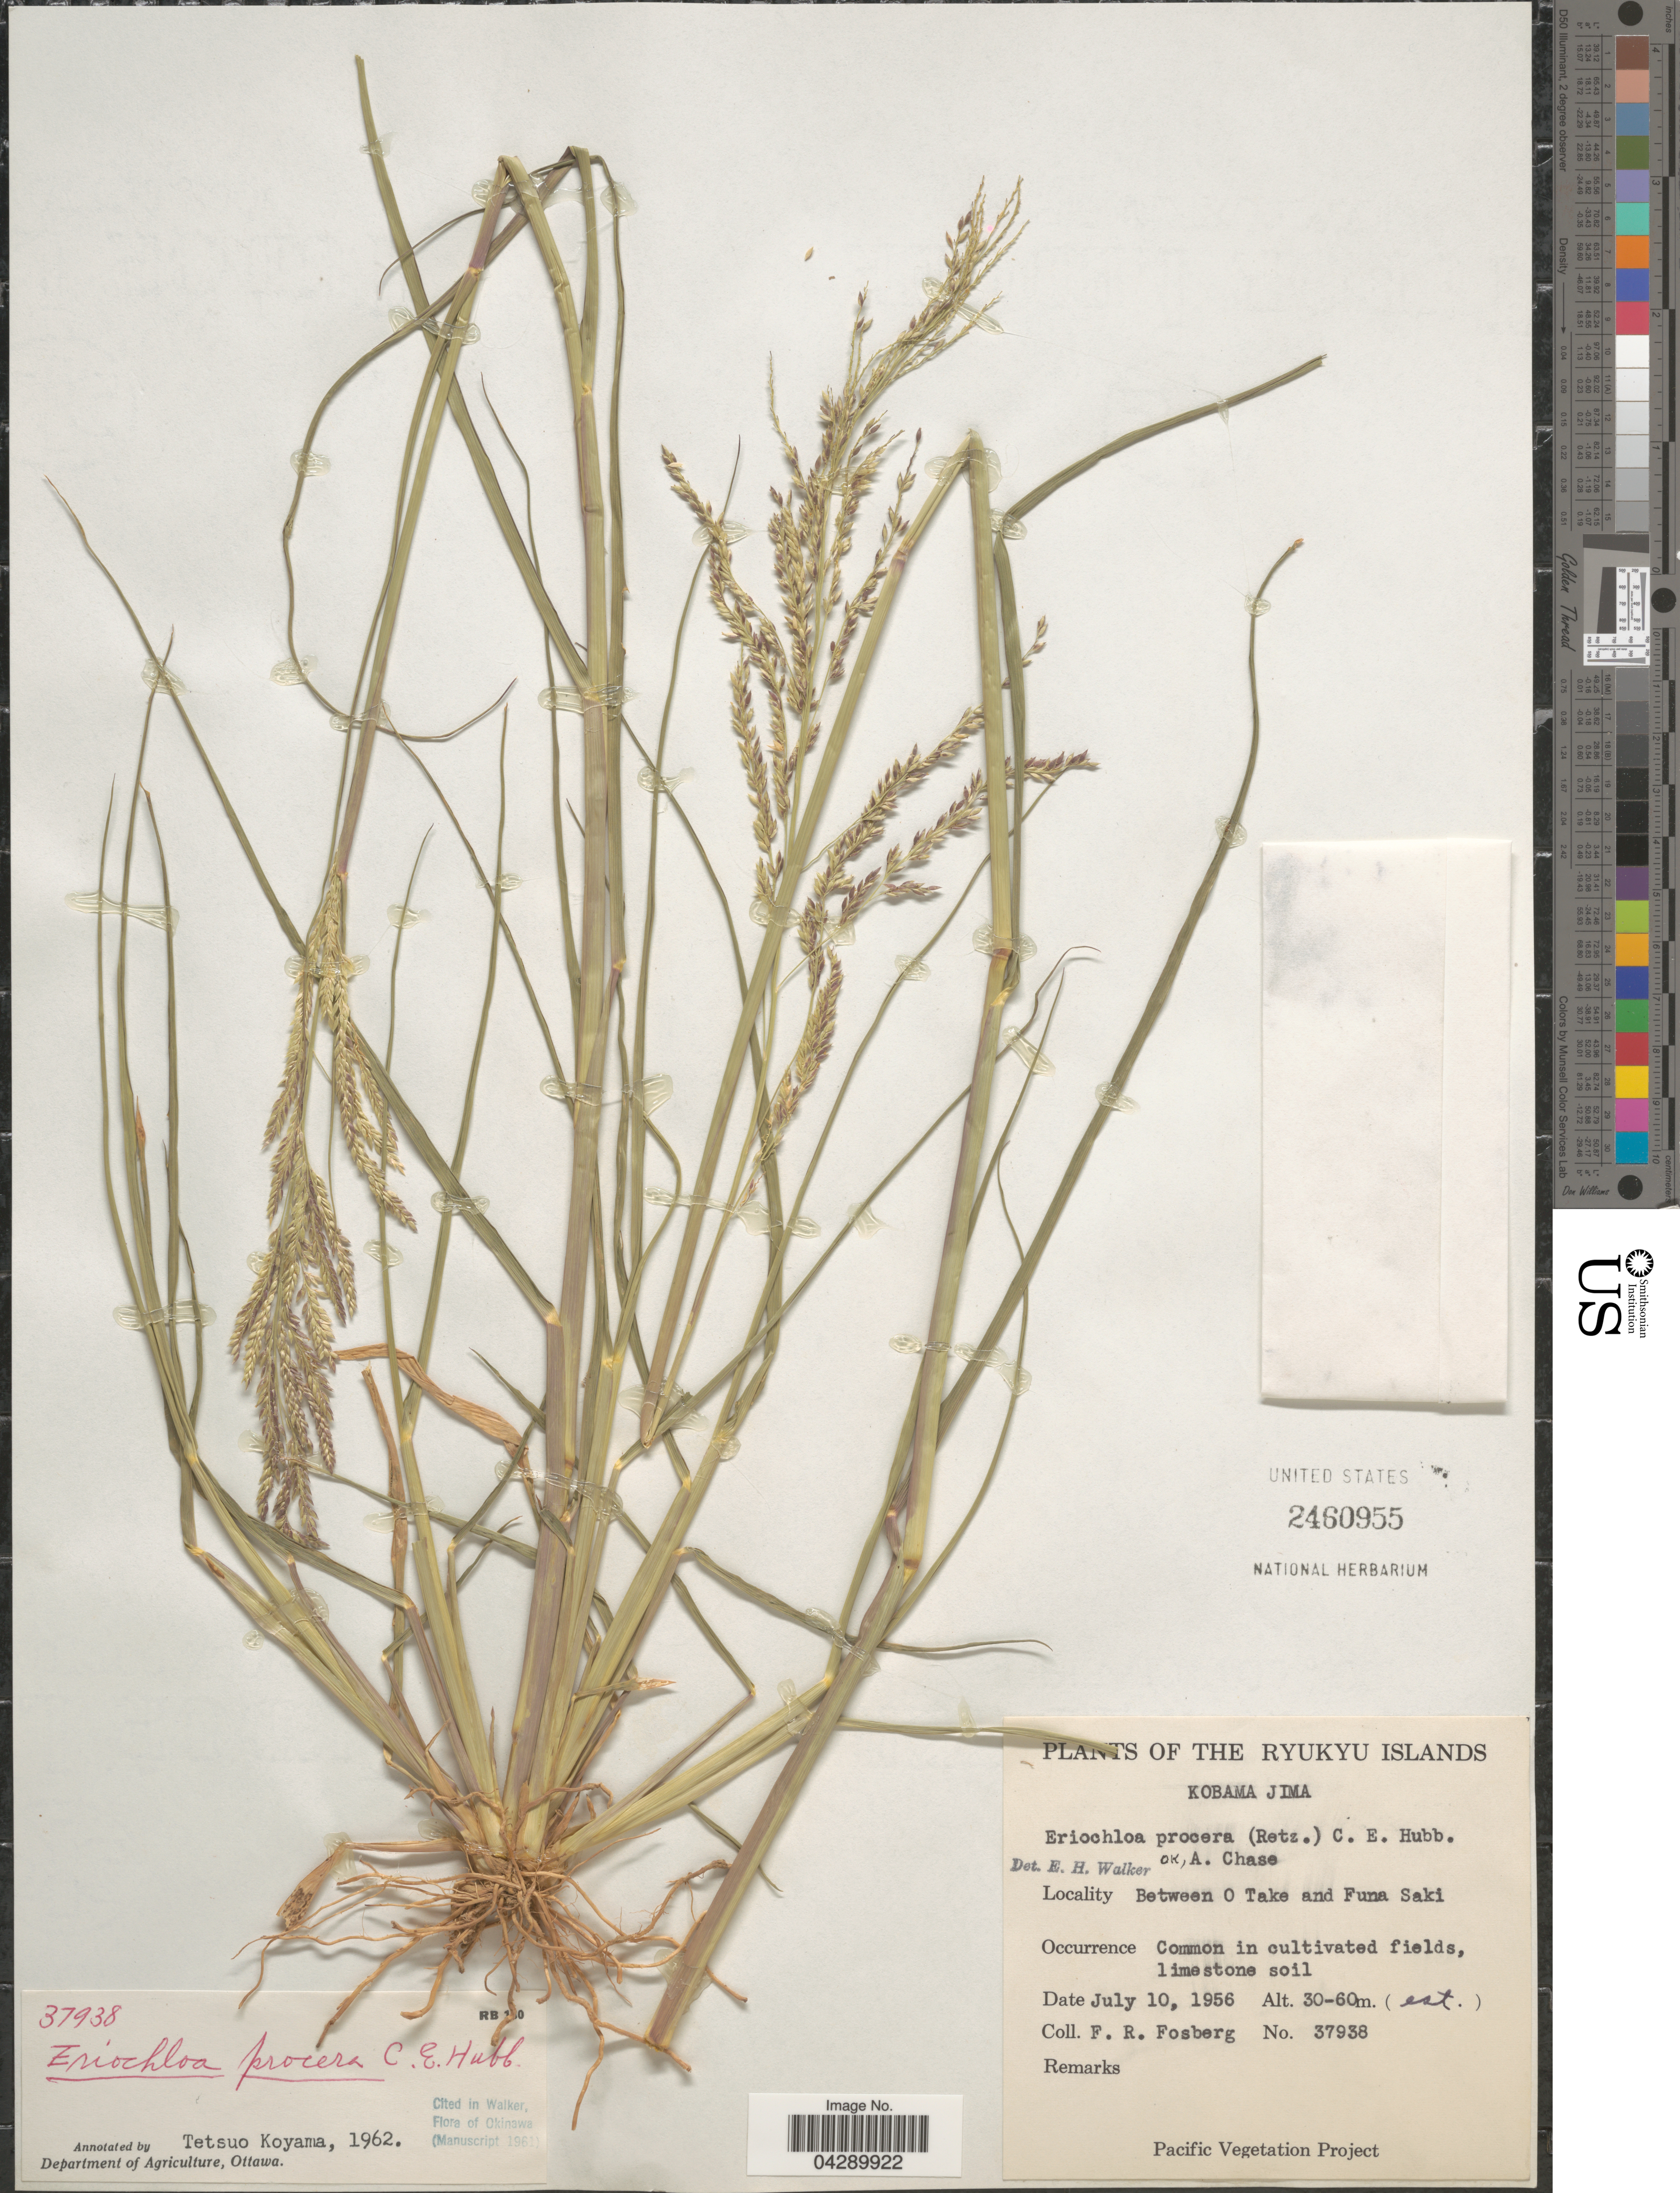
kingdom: Plantae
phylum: Tracheophyta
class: Liliopsida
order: Poales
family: Poaceae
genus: Eriochloa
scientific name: Eriochloa procera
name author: (Retz.) C.E. Hubb.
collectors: F. R. Fosberg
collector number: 37938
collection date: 1956-07-10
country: Japan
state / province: Okinawa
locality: The Ryukyu Islands. Kobama Jima. Between O Take and Funa Saki.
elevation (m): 30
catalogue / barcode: US 2460955